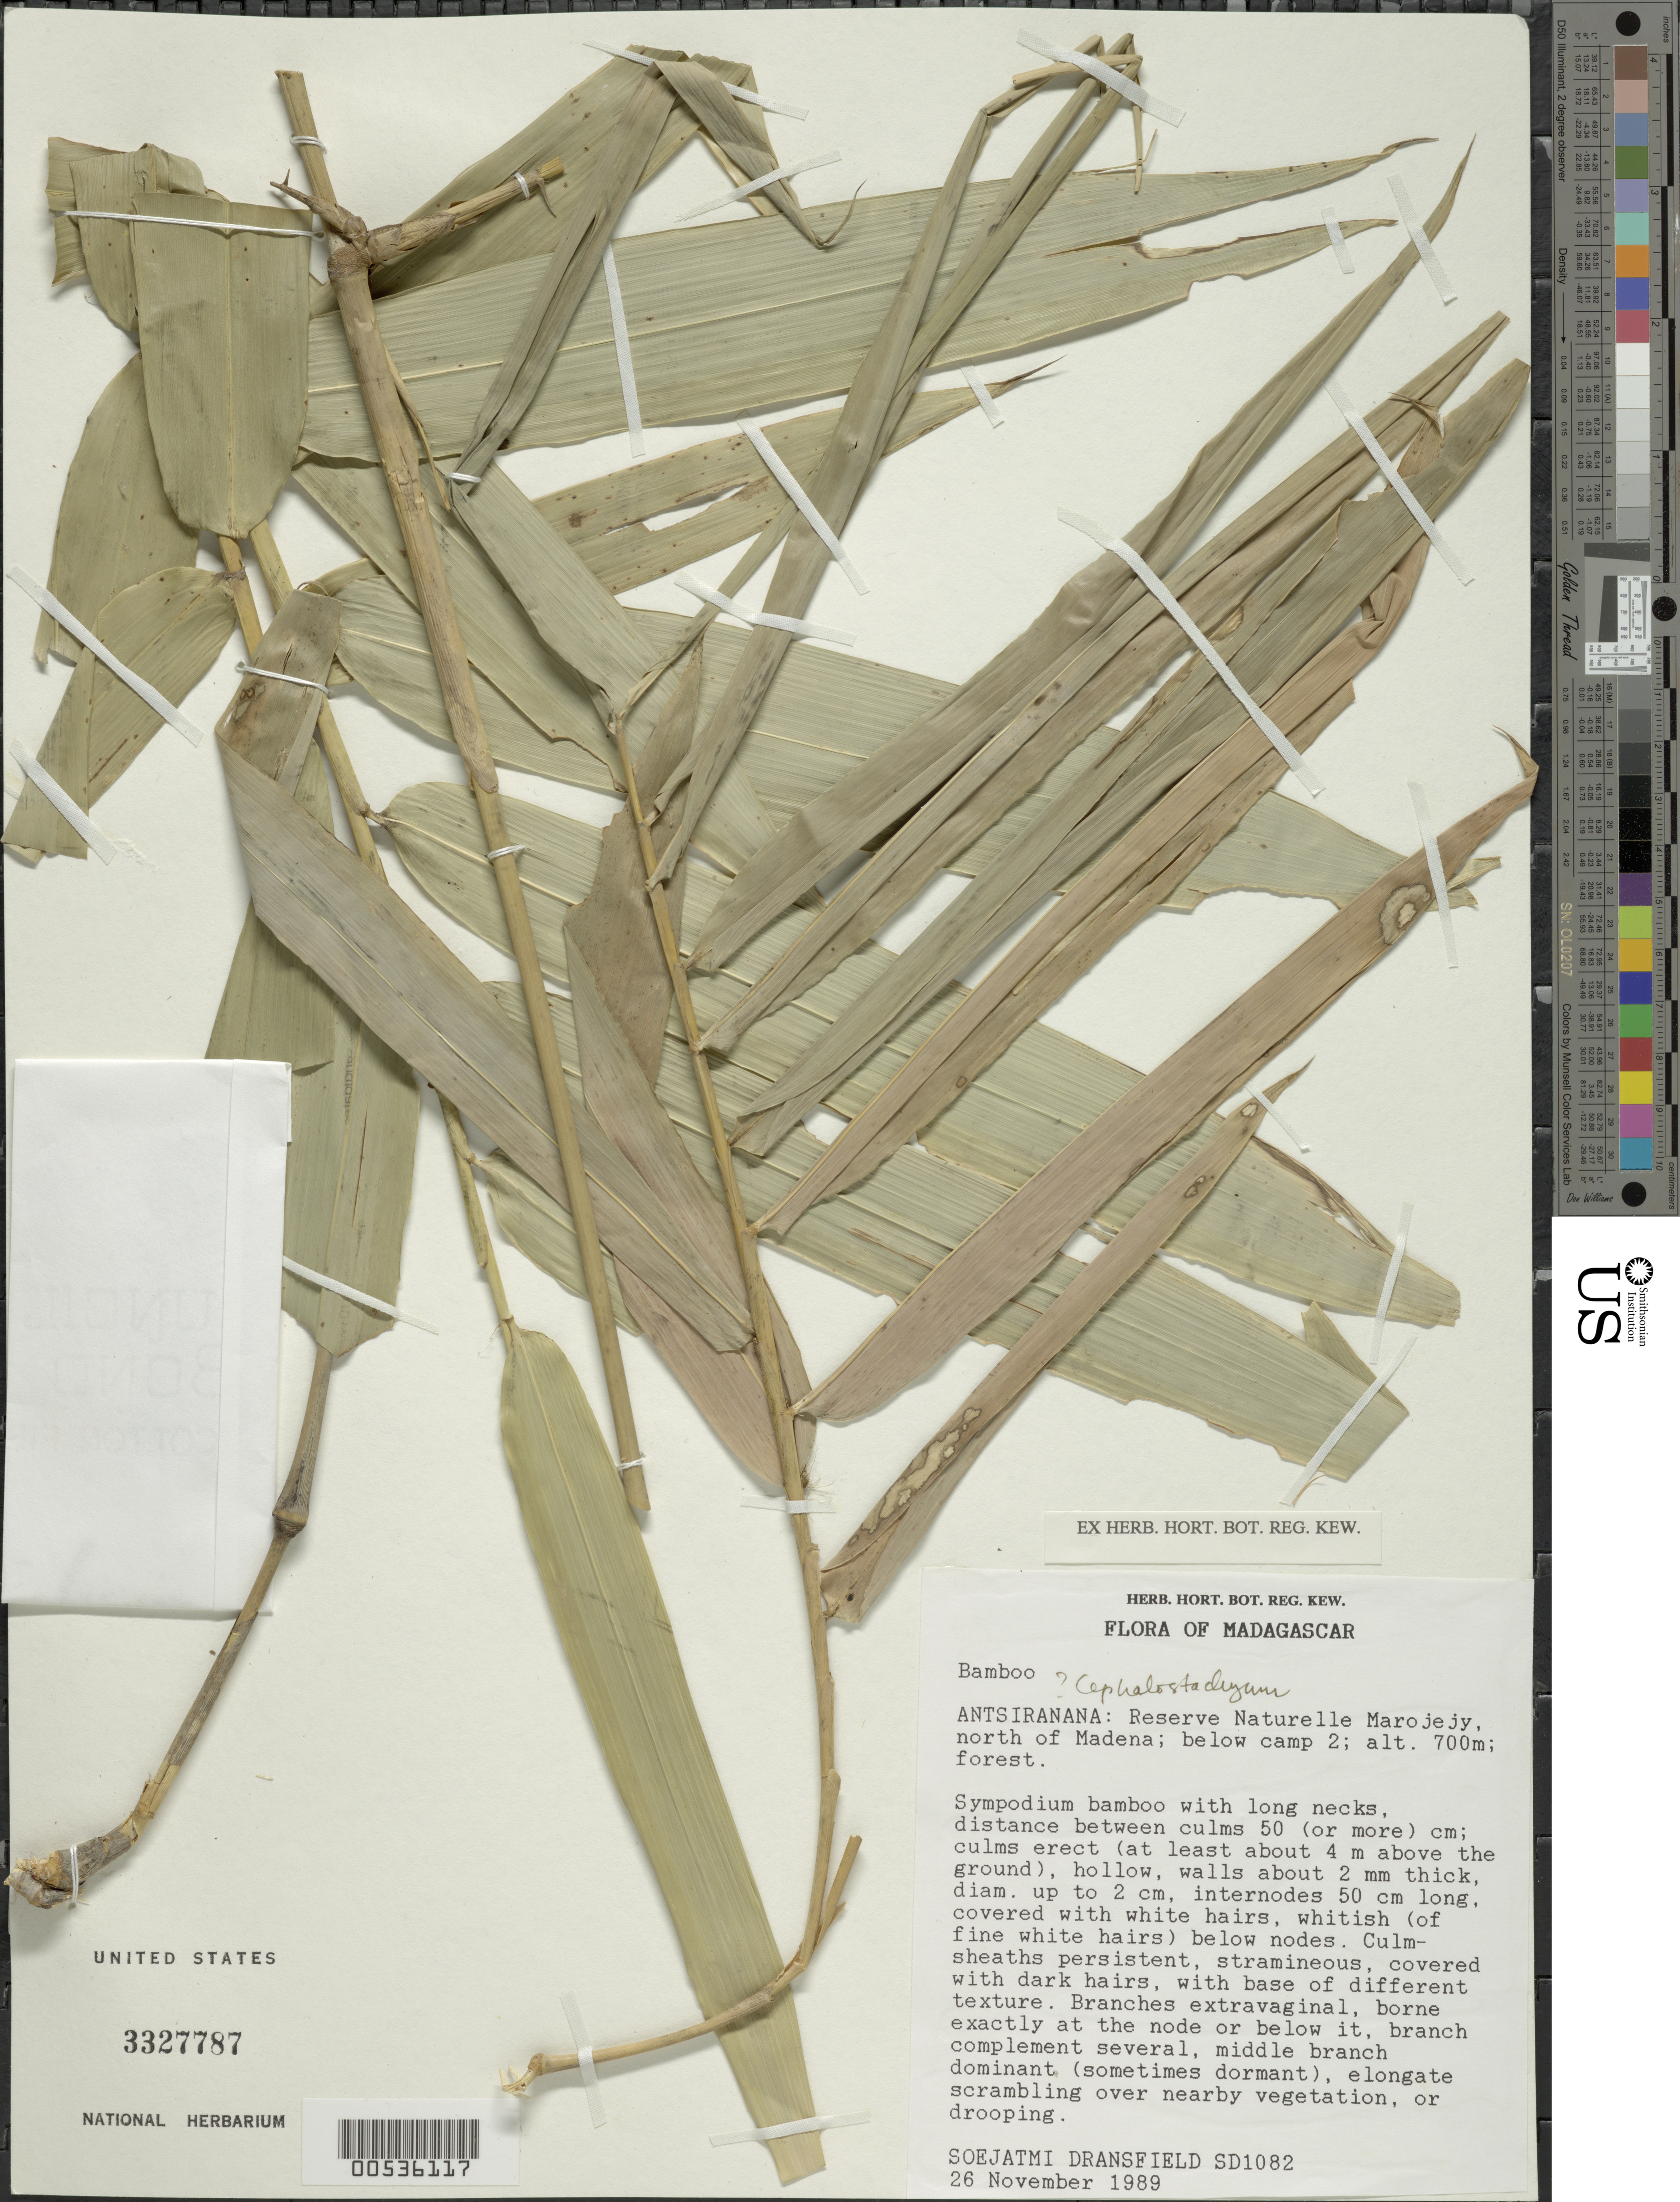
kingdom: Plantae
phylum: Tracheophyta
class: Liliopsida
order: Poales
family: Poaceae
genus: Cephalostachyum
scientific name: Cephalostachyum sp.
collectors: S. Dransfield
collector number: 1082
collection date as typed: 26 Nov 1989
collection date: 1989-11-26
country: Madagascar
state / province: Sava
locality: Marojejy nature reserve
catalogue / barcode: US 3327787